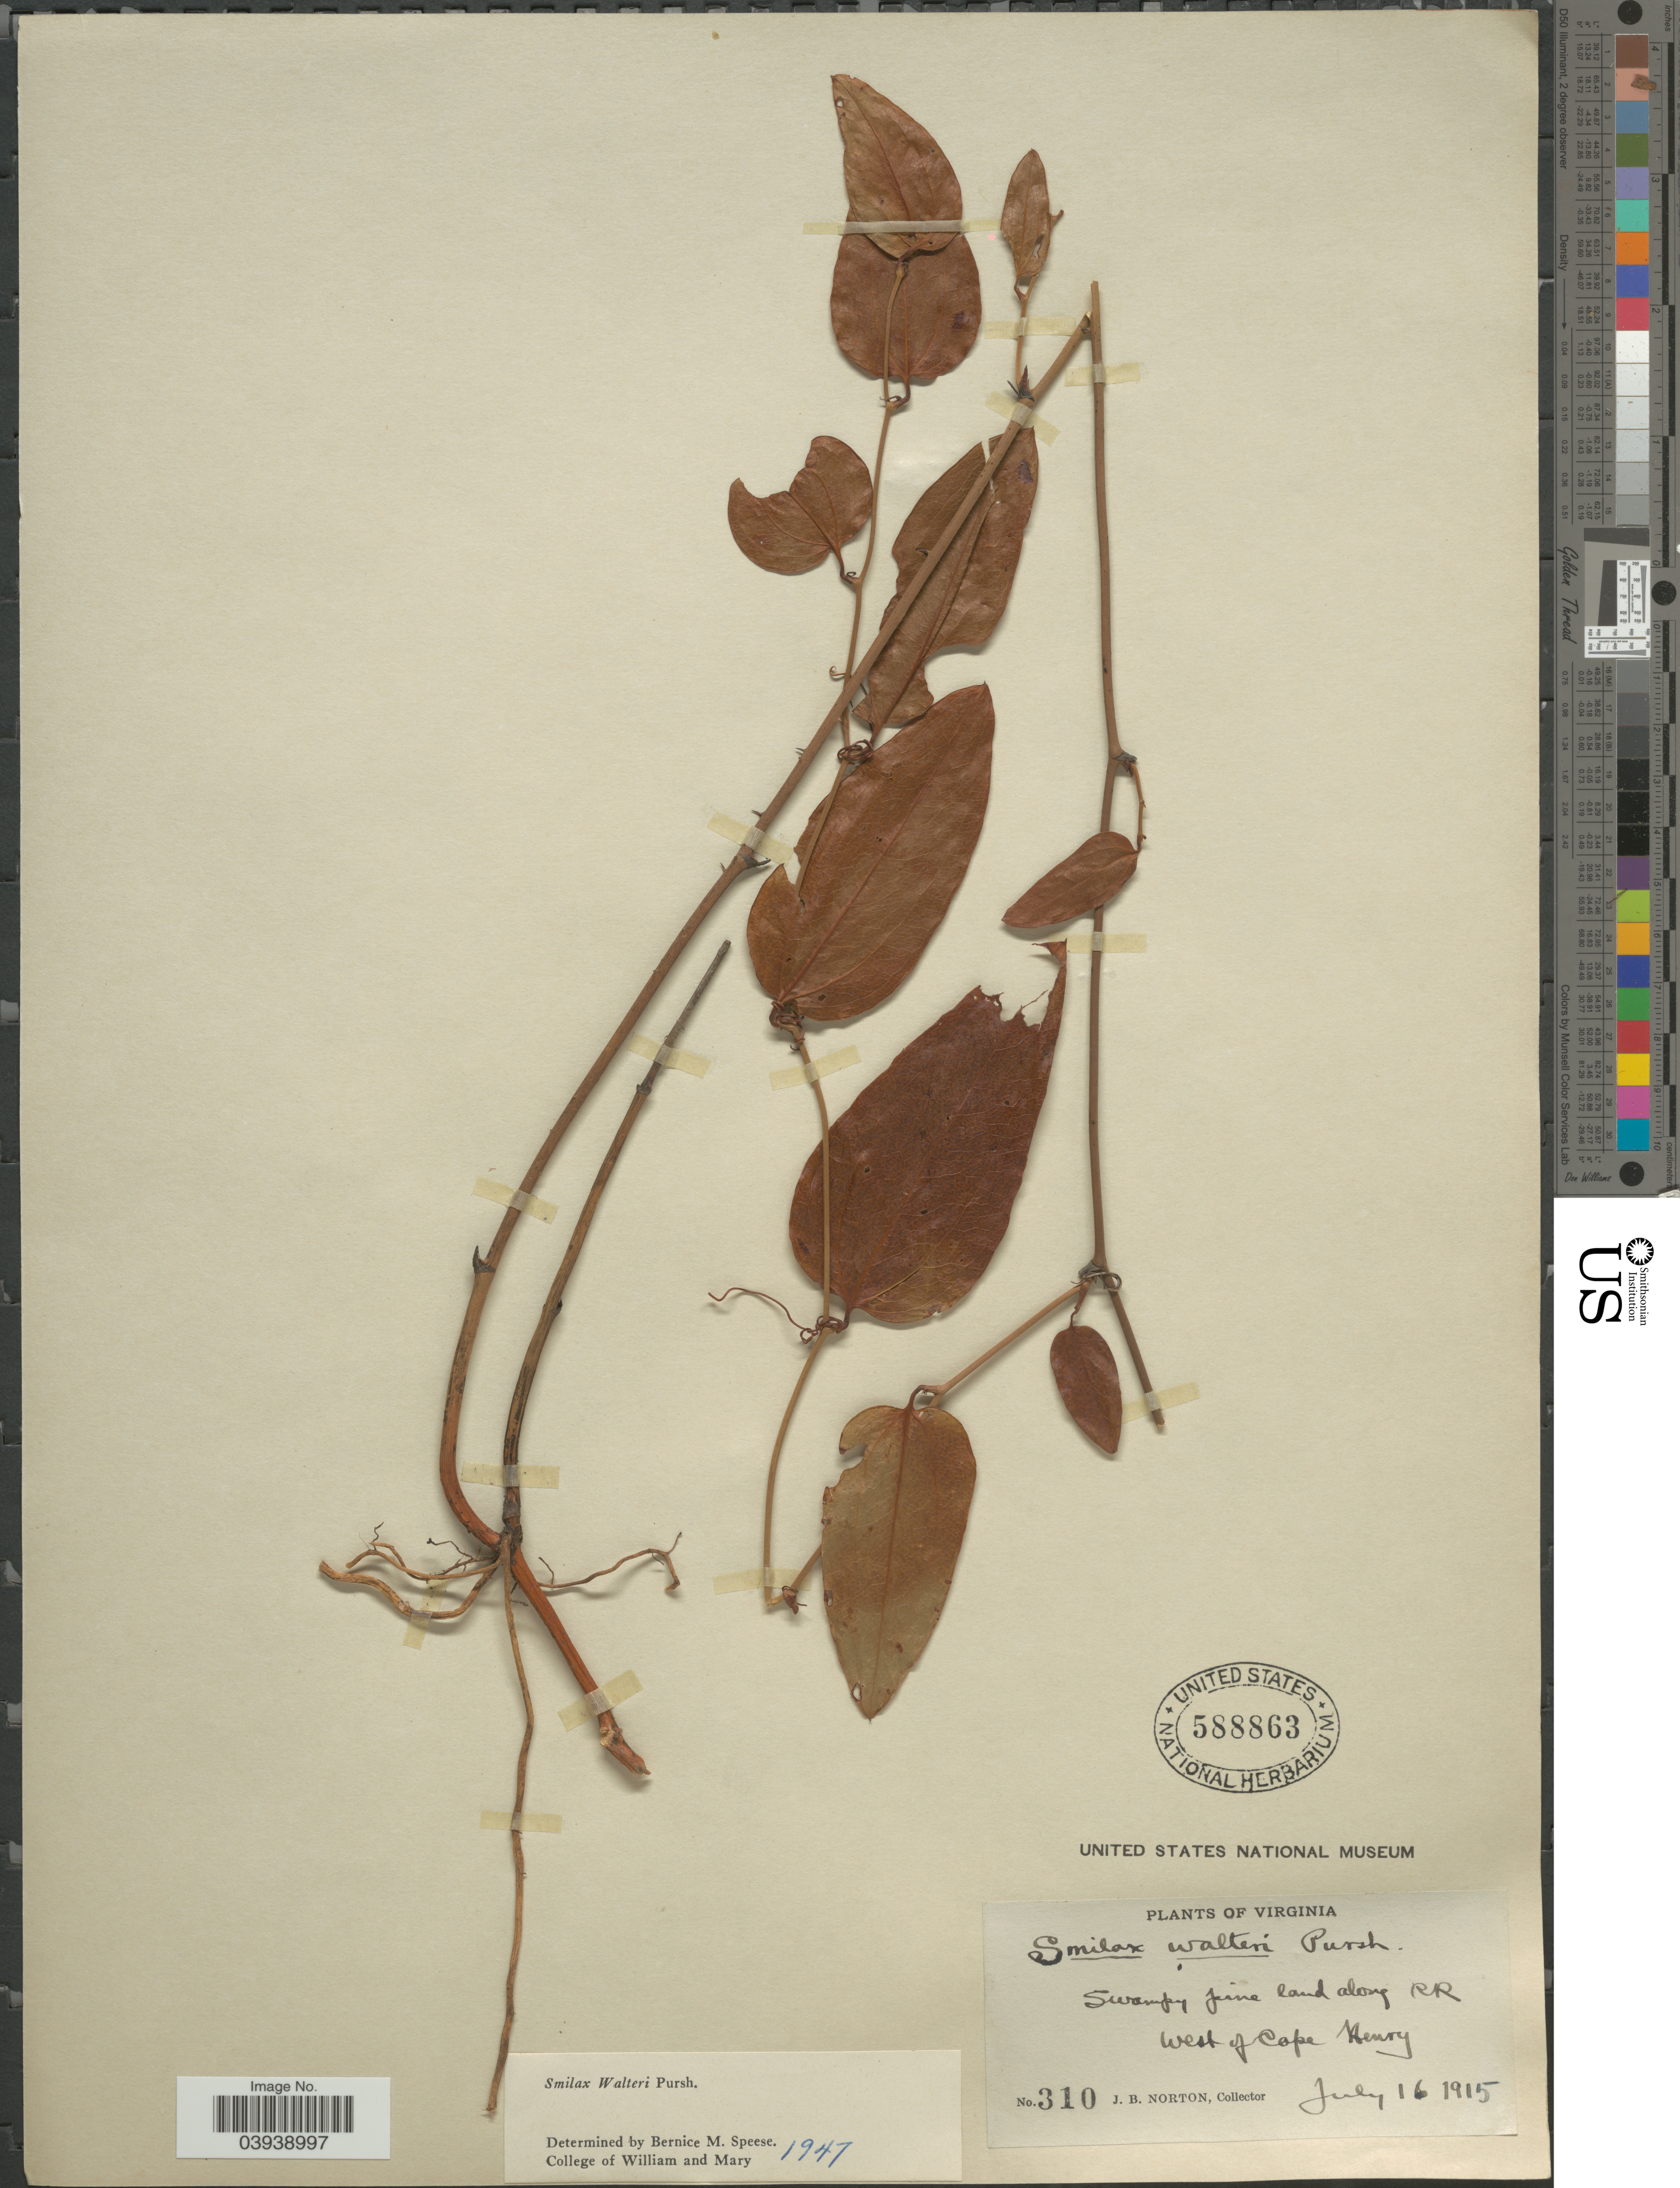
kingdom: Plantae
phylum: Tracheophyta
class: Liliopsida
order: Liliales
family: Smilacaceae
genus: Smilax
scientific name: Smilax walteri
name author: Pursh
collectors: J. B. Norton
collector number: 310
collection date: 1915-07-16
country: United States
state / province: Virginia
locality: Swampy pine land along RR West of Cape Henry.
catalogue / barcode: US 588863